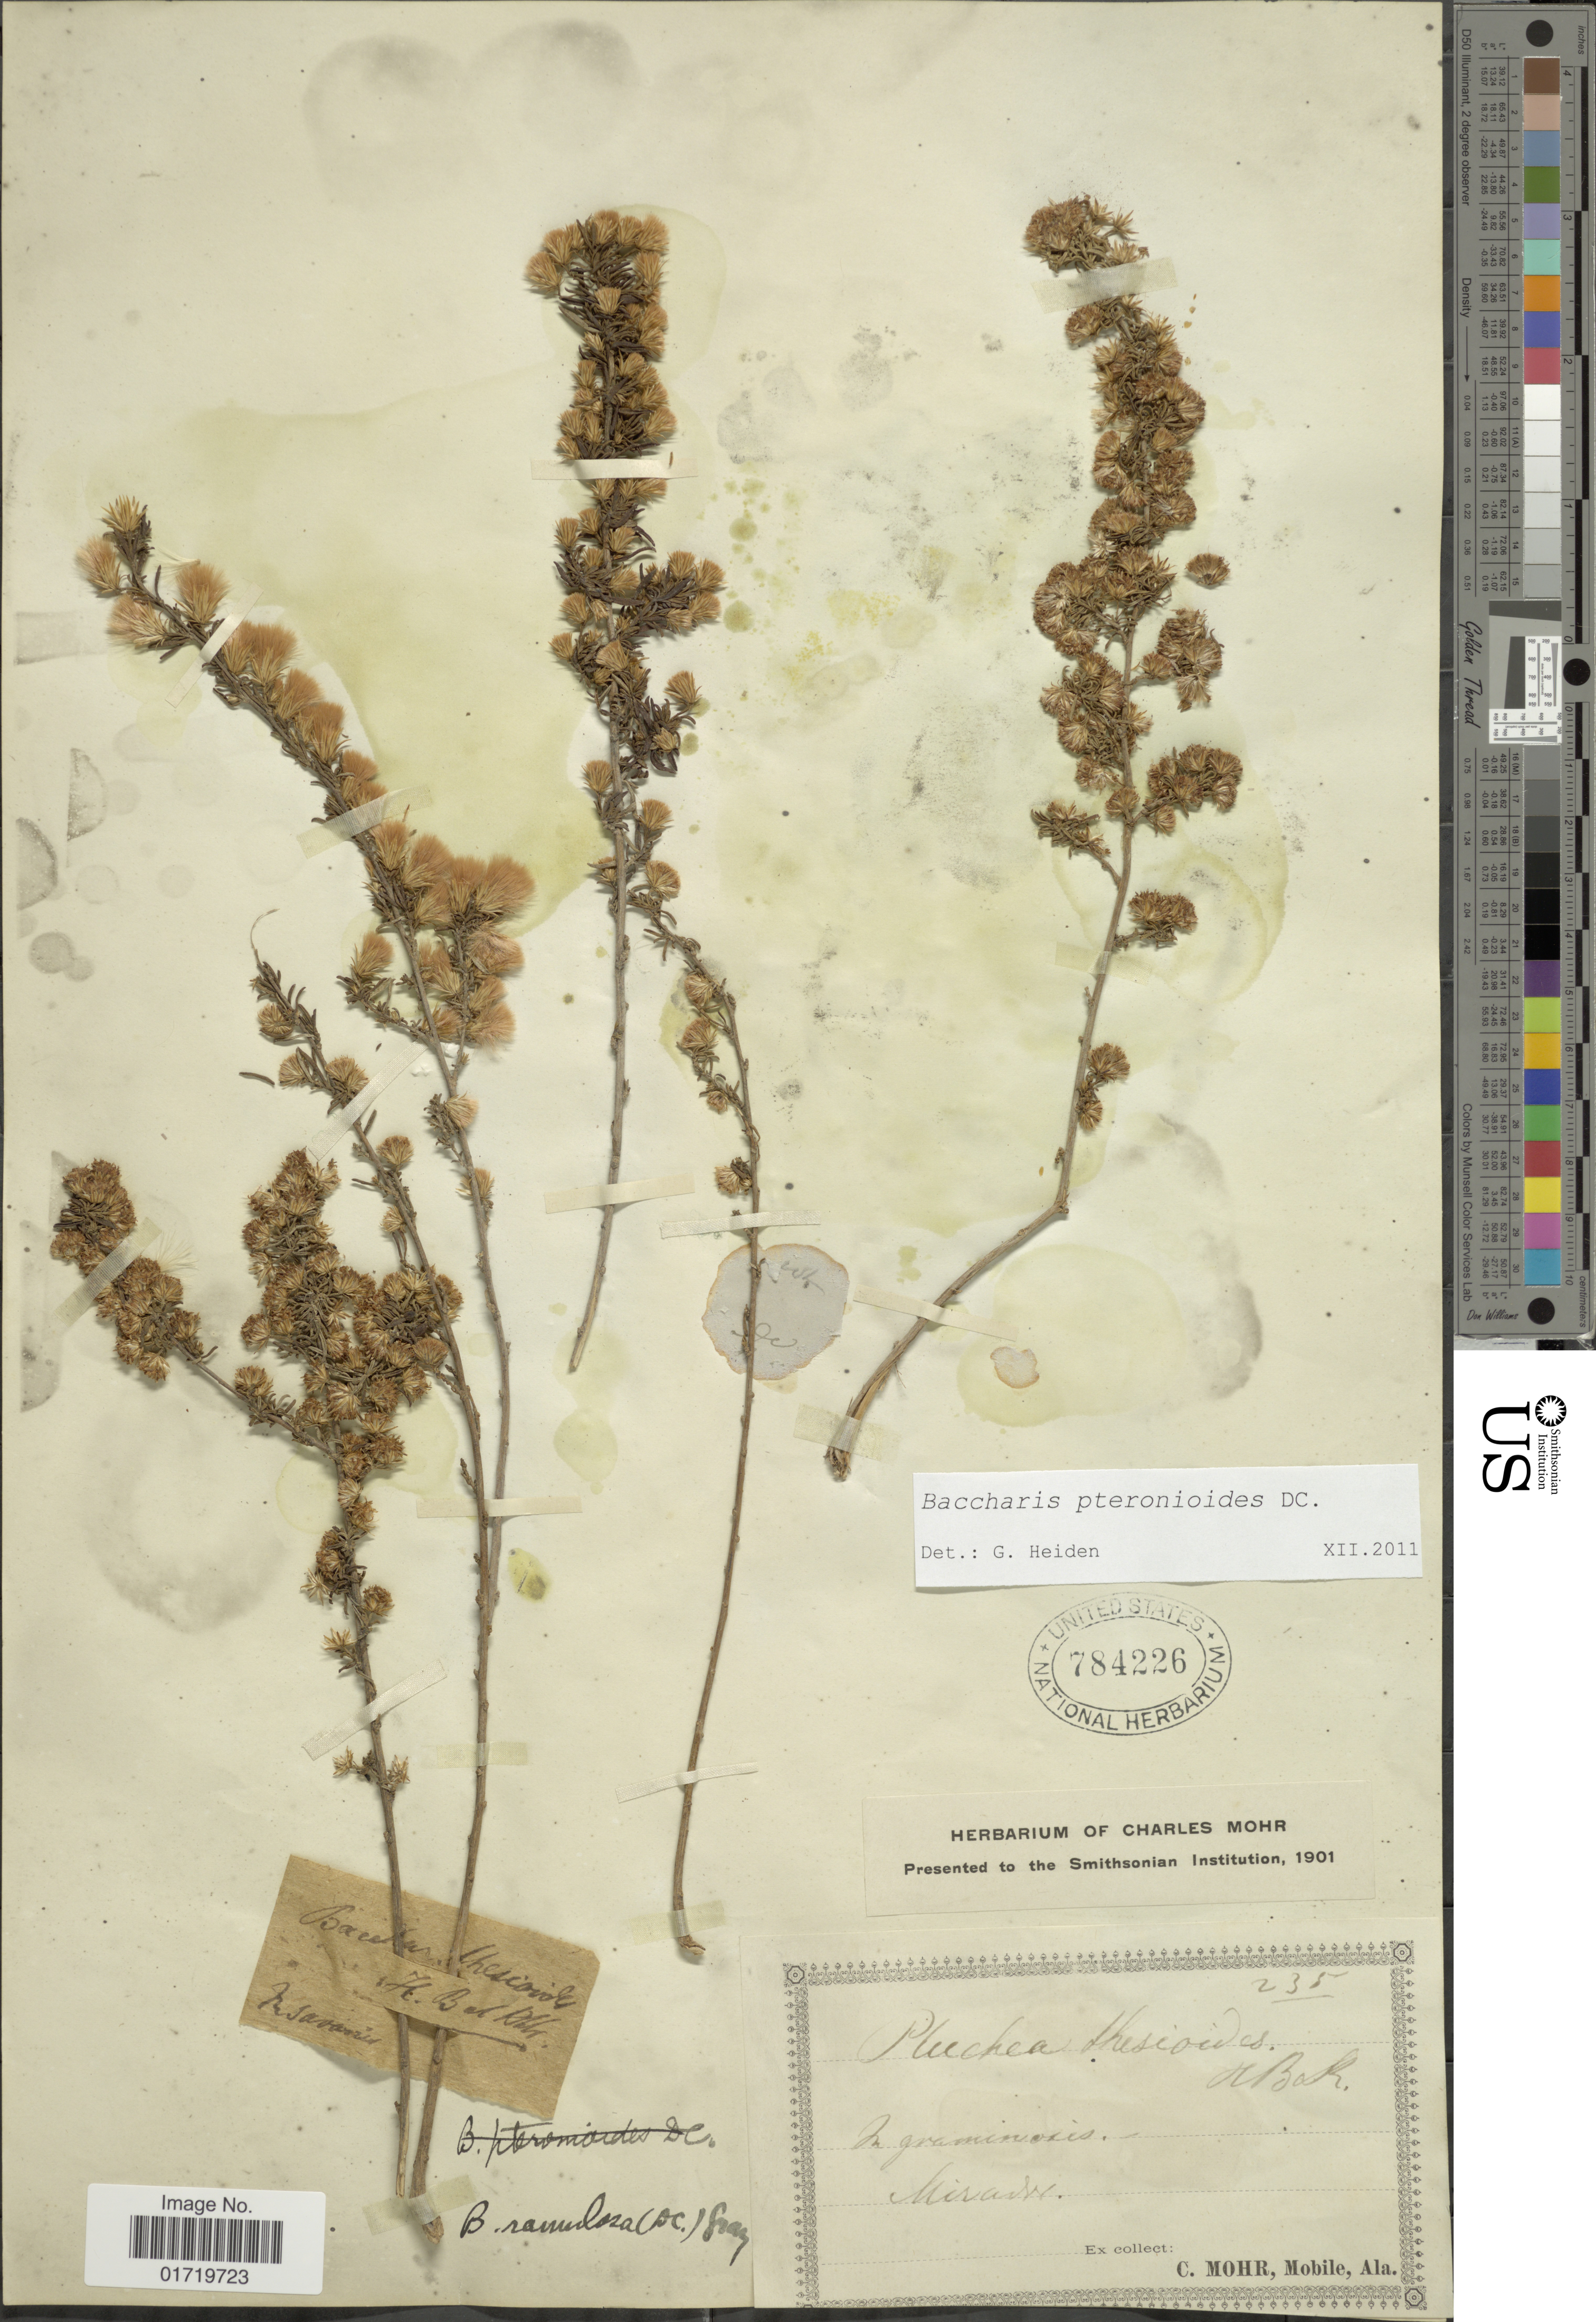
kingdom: Plantae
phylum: Tracheophyta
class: Magnoliopsida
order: Asterales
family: Asteraceae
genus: Baccharis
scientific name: Baccharis pteronioides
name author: DC.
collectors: C. T. Mohr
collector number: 235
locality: Mirador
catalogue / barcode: US 784226